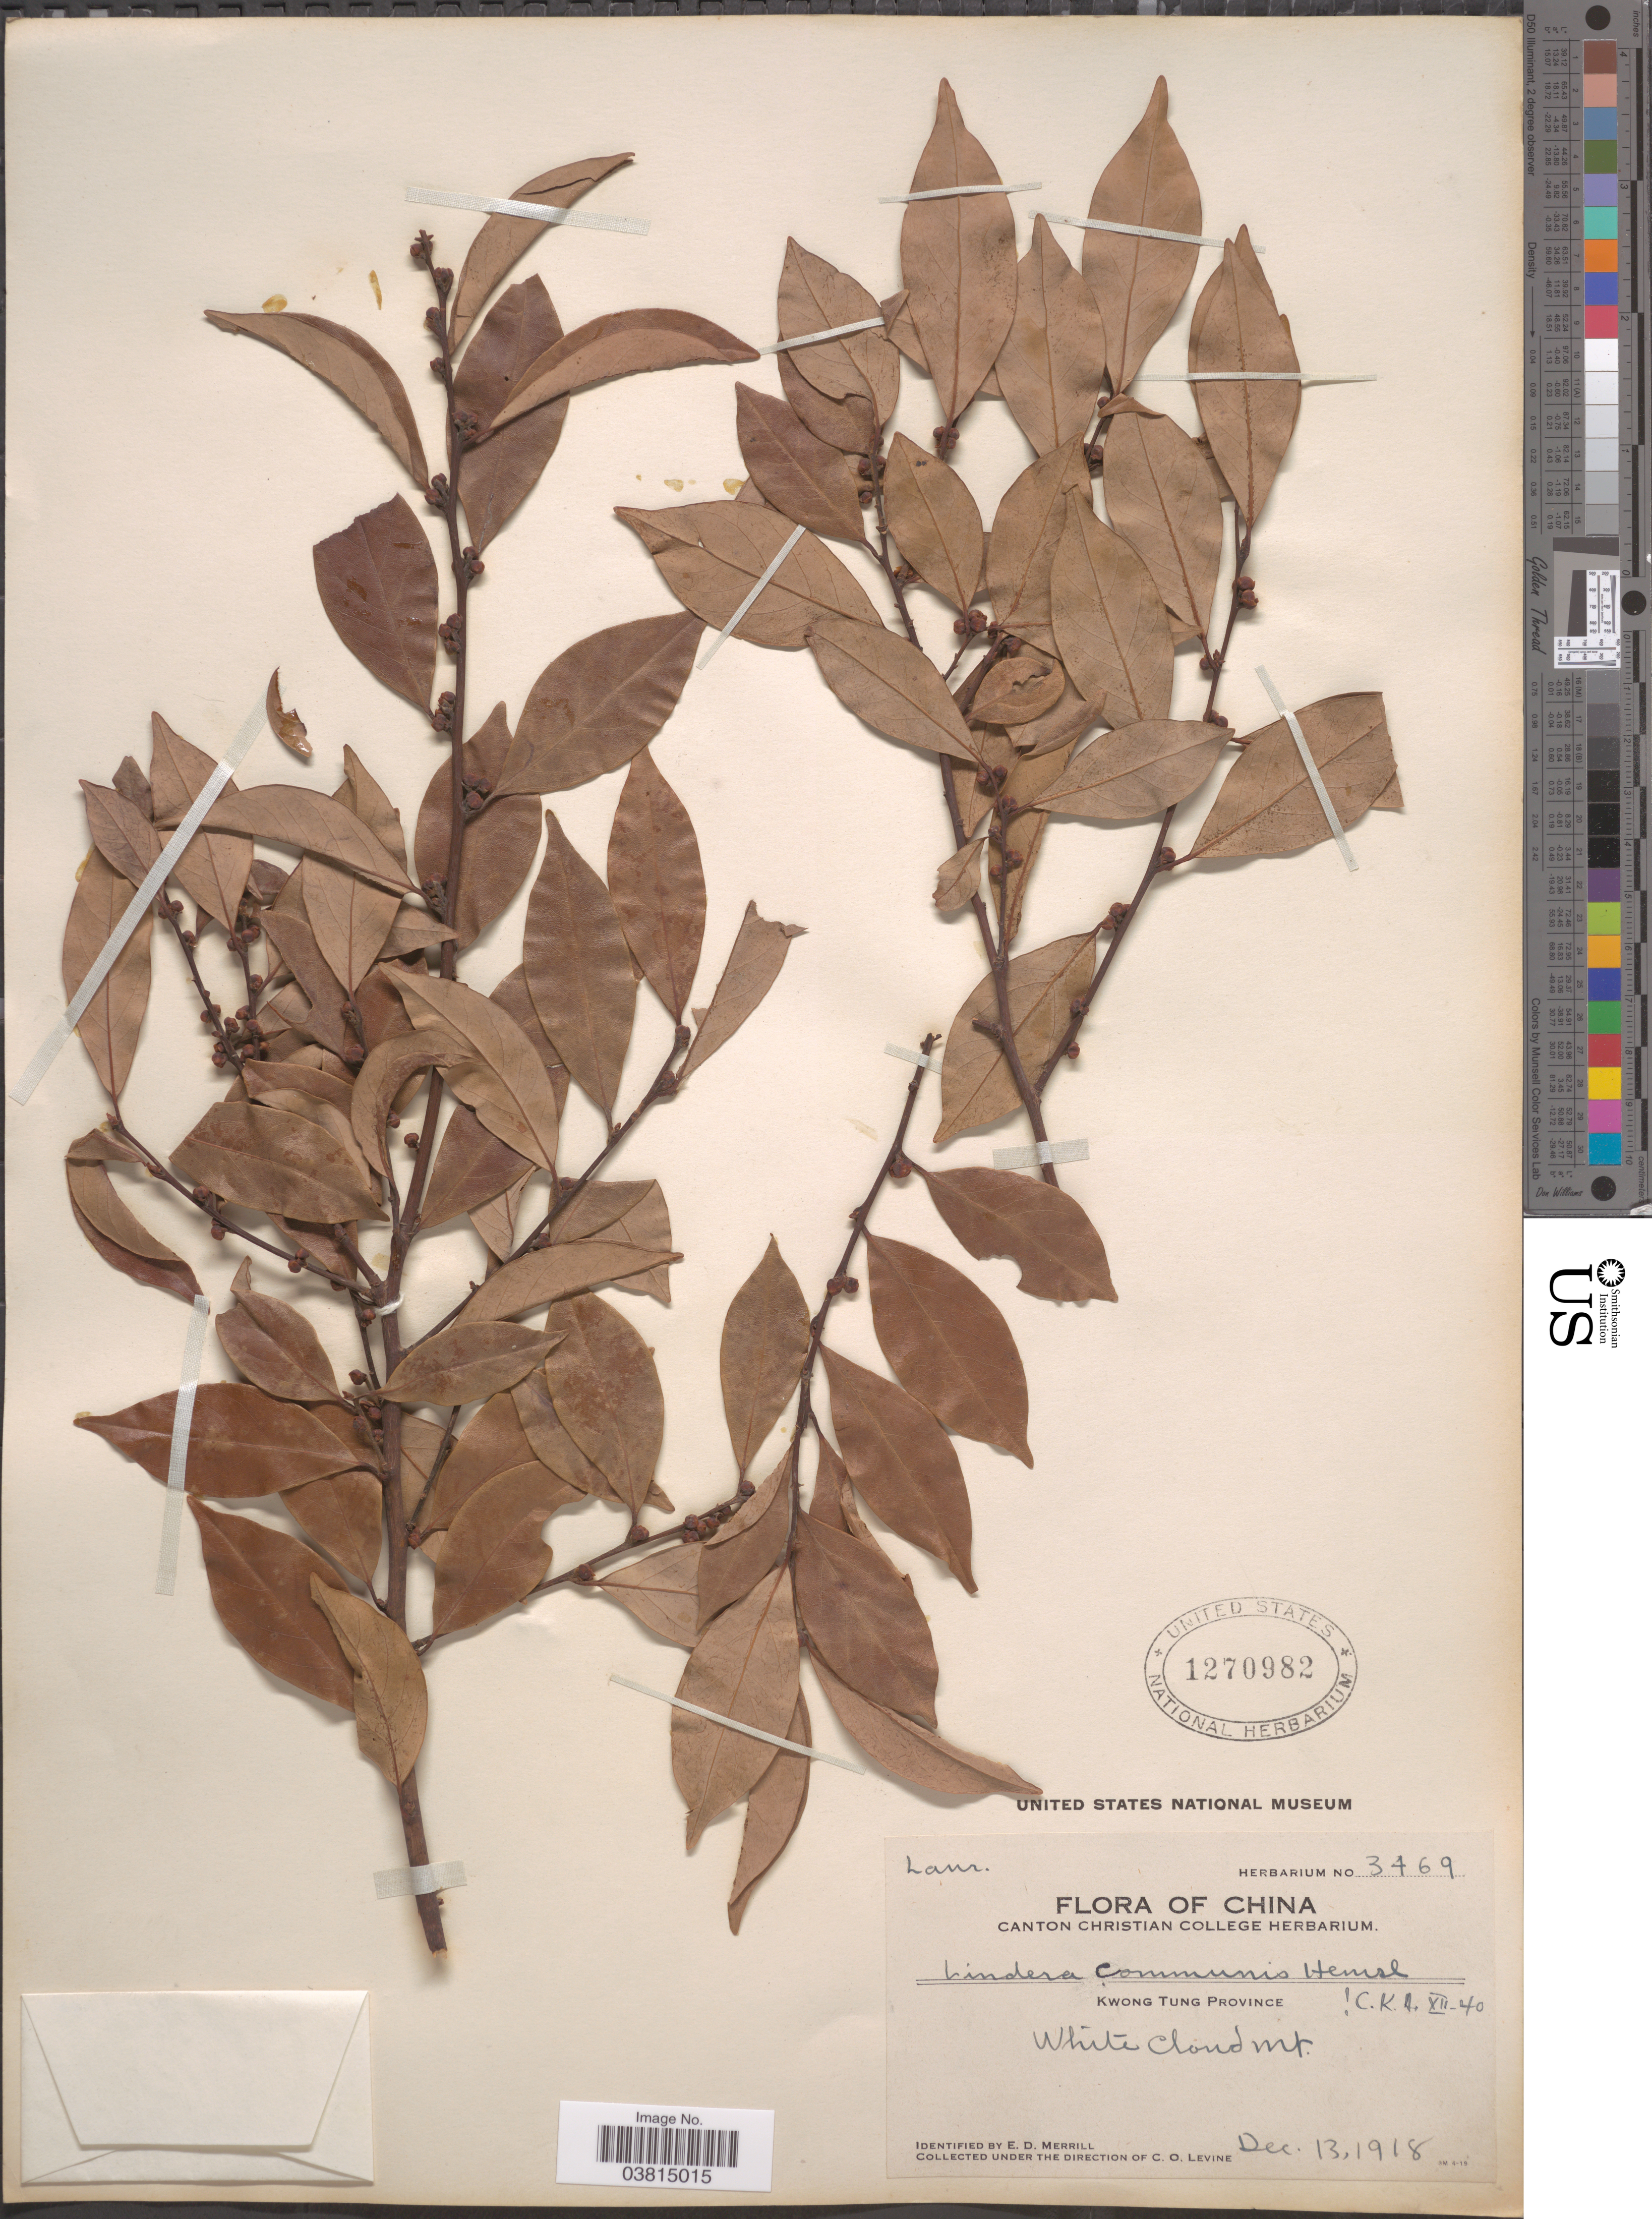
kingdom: Plantae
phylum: Tracheophyta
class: Magnoliopsida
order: Laurales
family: Lauraceae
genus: Lindera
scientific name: Lindera communis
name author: Hemsl.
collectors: C. O. Levine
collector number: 3469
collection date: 1918-12-13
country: China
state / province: Guangdong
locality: Kwong Tung Province. White Cloud Mt.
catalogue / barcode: US 1270982